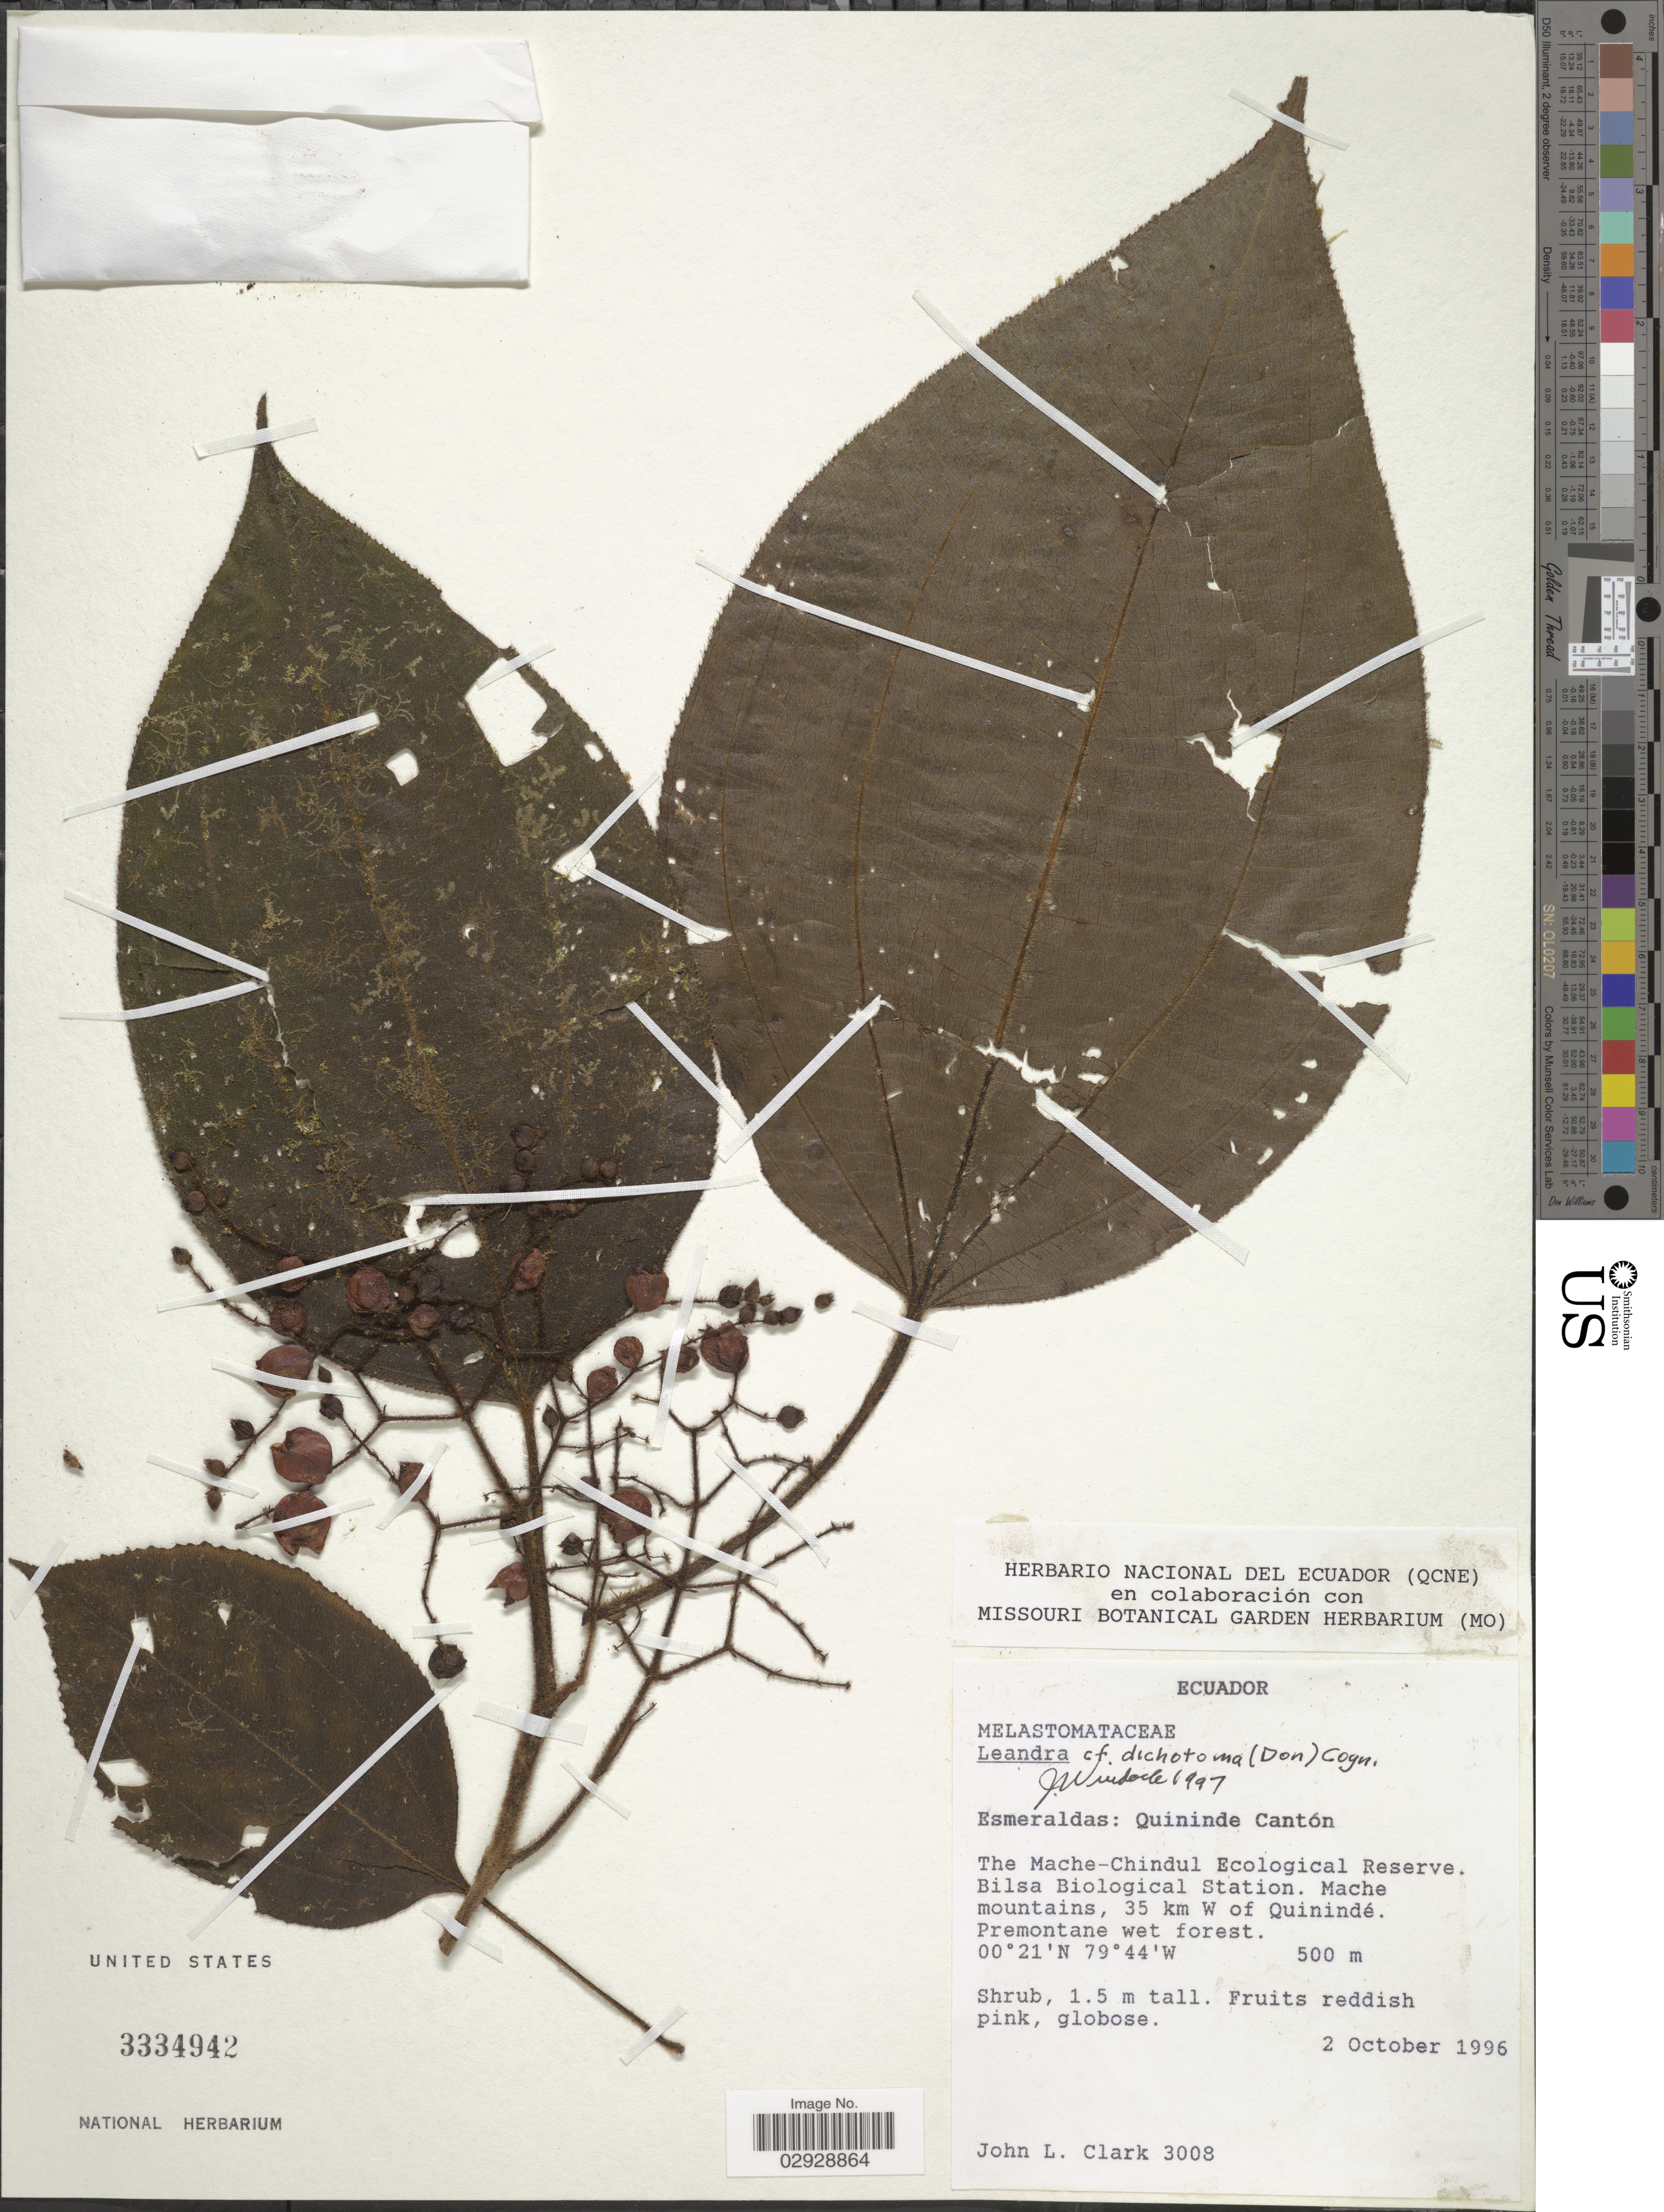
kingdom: Plantae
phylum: Tracheophyta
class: Magnoliopsida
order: Myrtales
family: Melastomataceae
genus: Leandra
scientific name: Leandra dichotoma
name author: (D. Don) Cogn.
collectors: J. L. Clark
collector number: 3008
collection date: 1996-10-02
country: Ecuador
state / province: Esmeraldas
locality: Quininde Cantón. The Mache-Chindul Ecological Reserve. Bilsa Biological Station. Mache mountains, 35 km W of Quinindé.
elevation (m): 500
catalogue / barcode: US 3334942